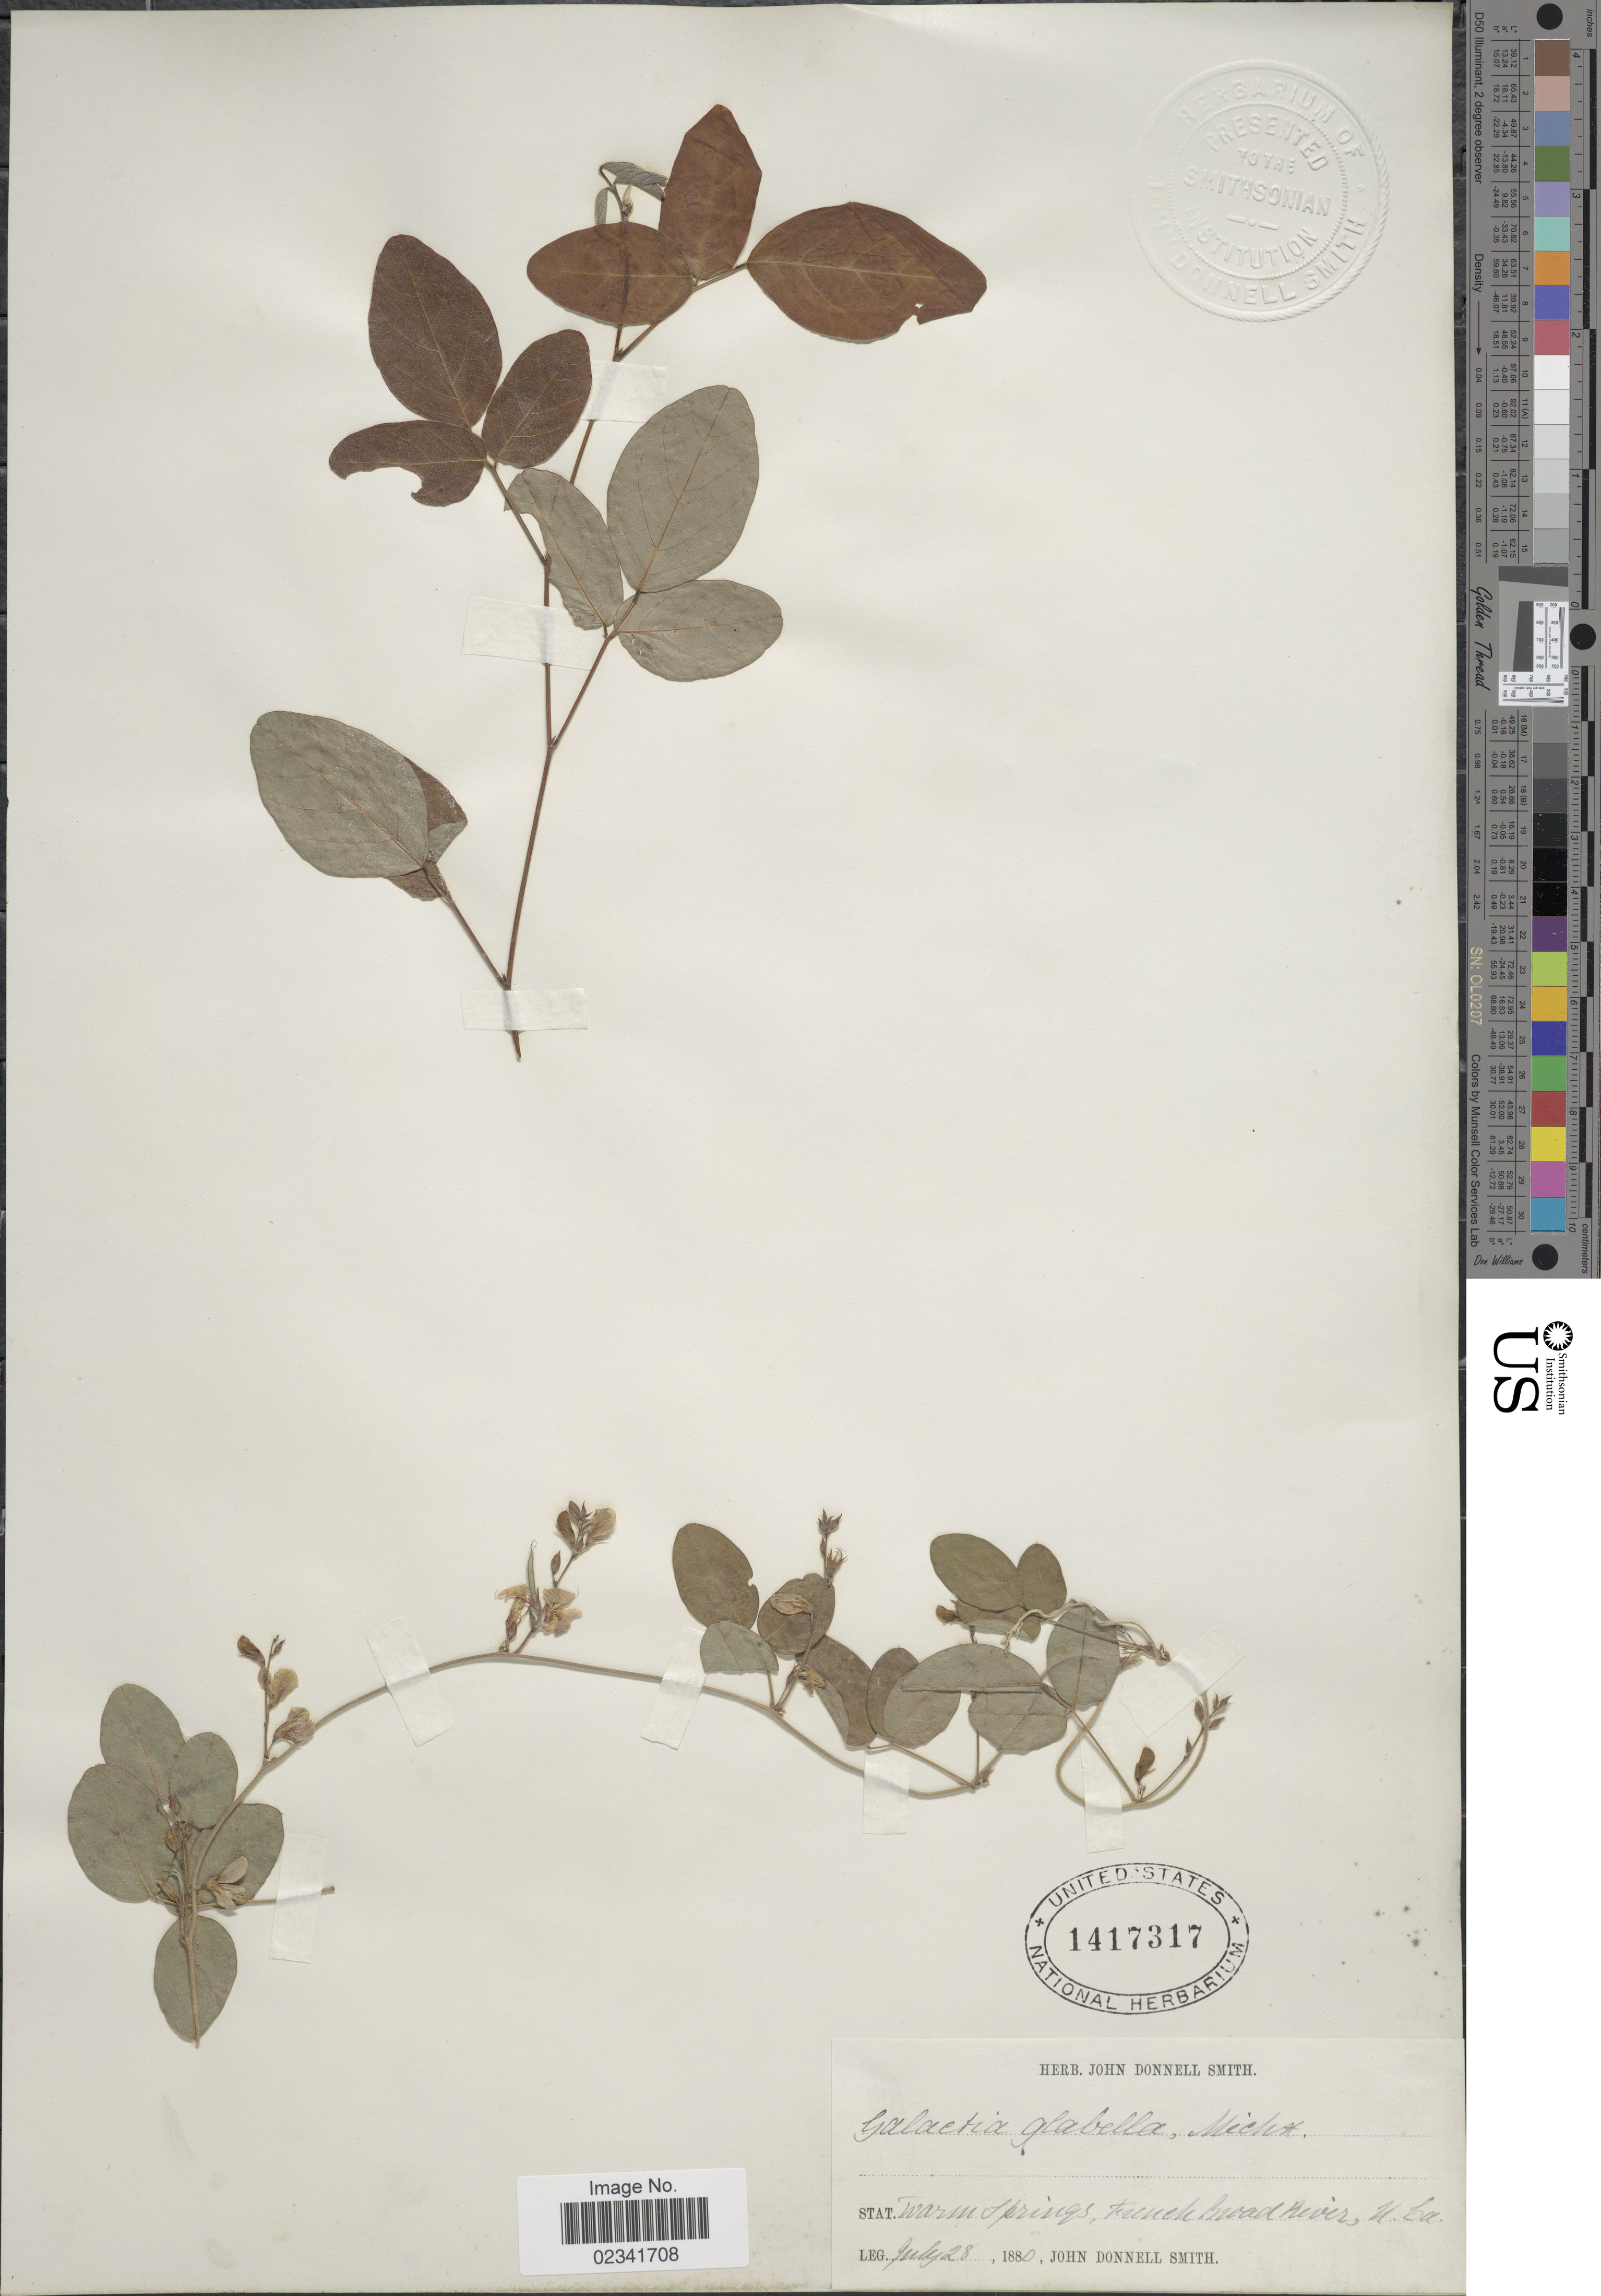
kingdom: Plantae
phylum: Tracheophyta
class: Magnoliopsida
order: Fabales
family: Fabaceae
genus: Galactia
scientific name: Galactia regularis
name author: (L.) Britton, Stearns & Poggenb.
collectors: J. Donnell Smith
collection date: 1880-07-28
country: United States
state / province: North Carolina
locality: Warm Springs, French Broad River, N.Car.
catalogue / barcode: US 1417317